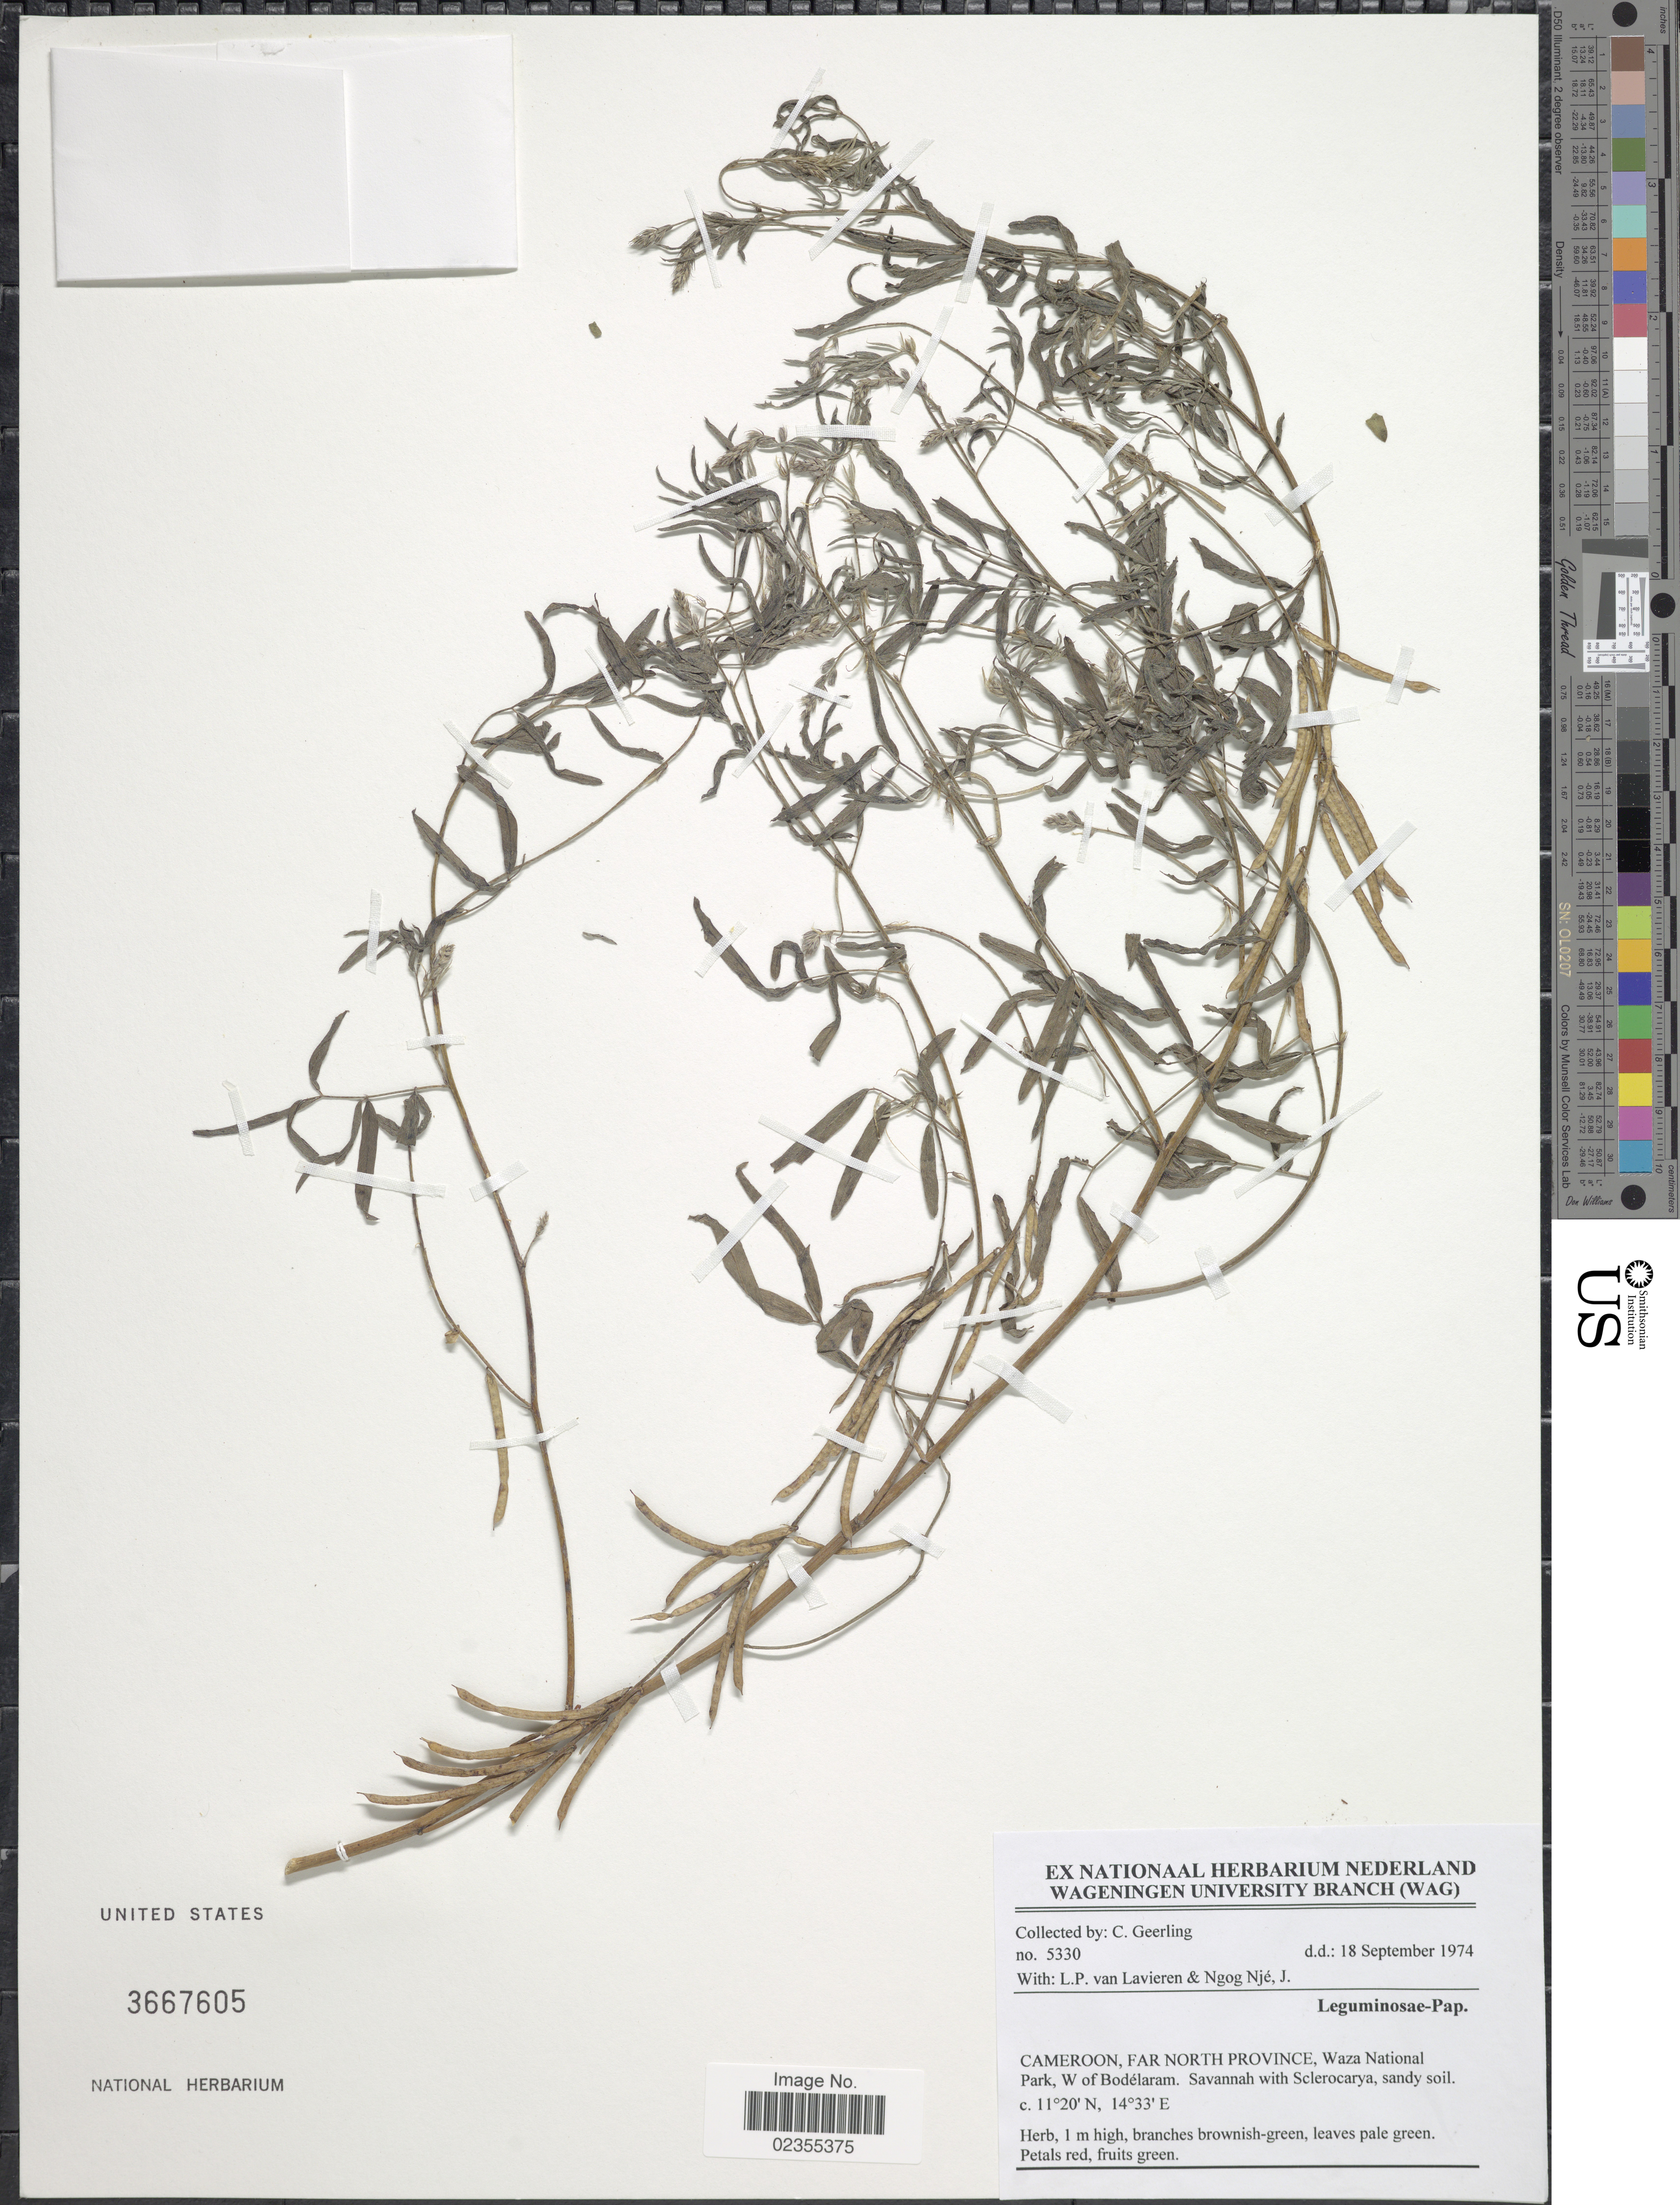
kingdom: Plantae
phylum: Tracheophyta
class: Magnoliopsida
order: Fabales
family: Fabaceae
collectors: C. Geerling, L. Lavieren & J. Ngog Njé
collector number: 5330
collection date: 1974-09-18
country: Cameroon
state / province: Nord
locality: Far North Province, Waza National Park, W of Bodélaram.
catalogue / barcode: US 3667605